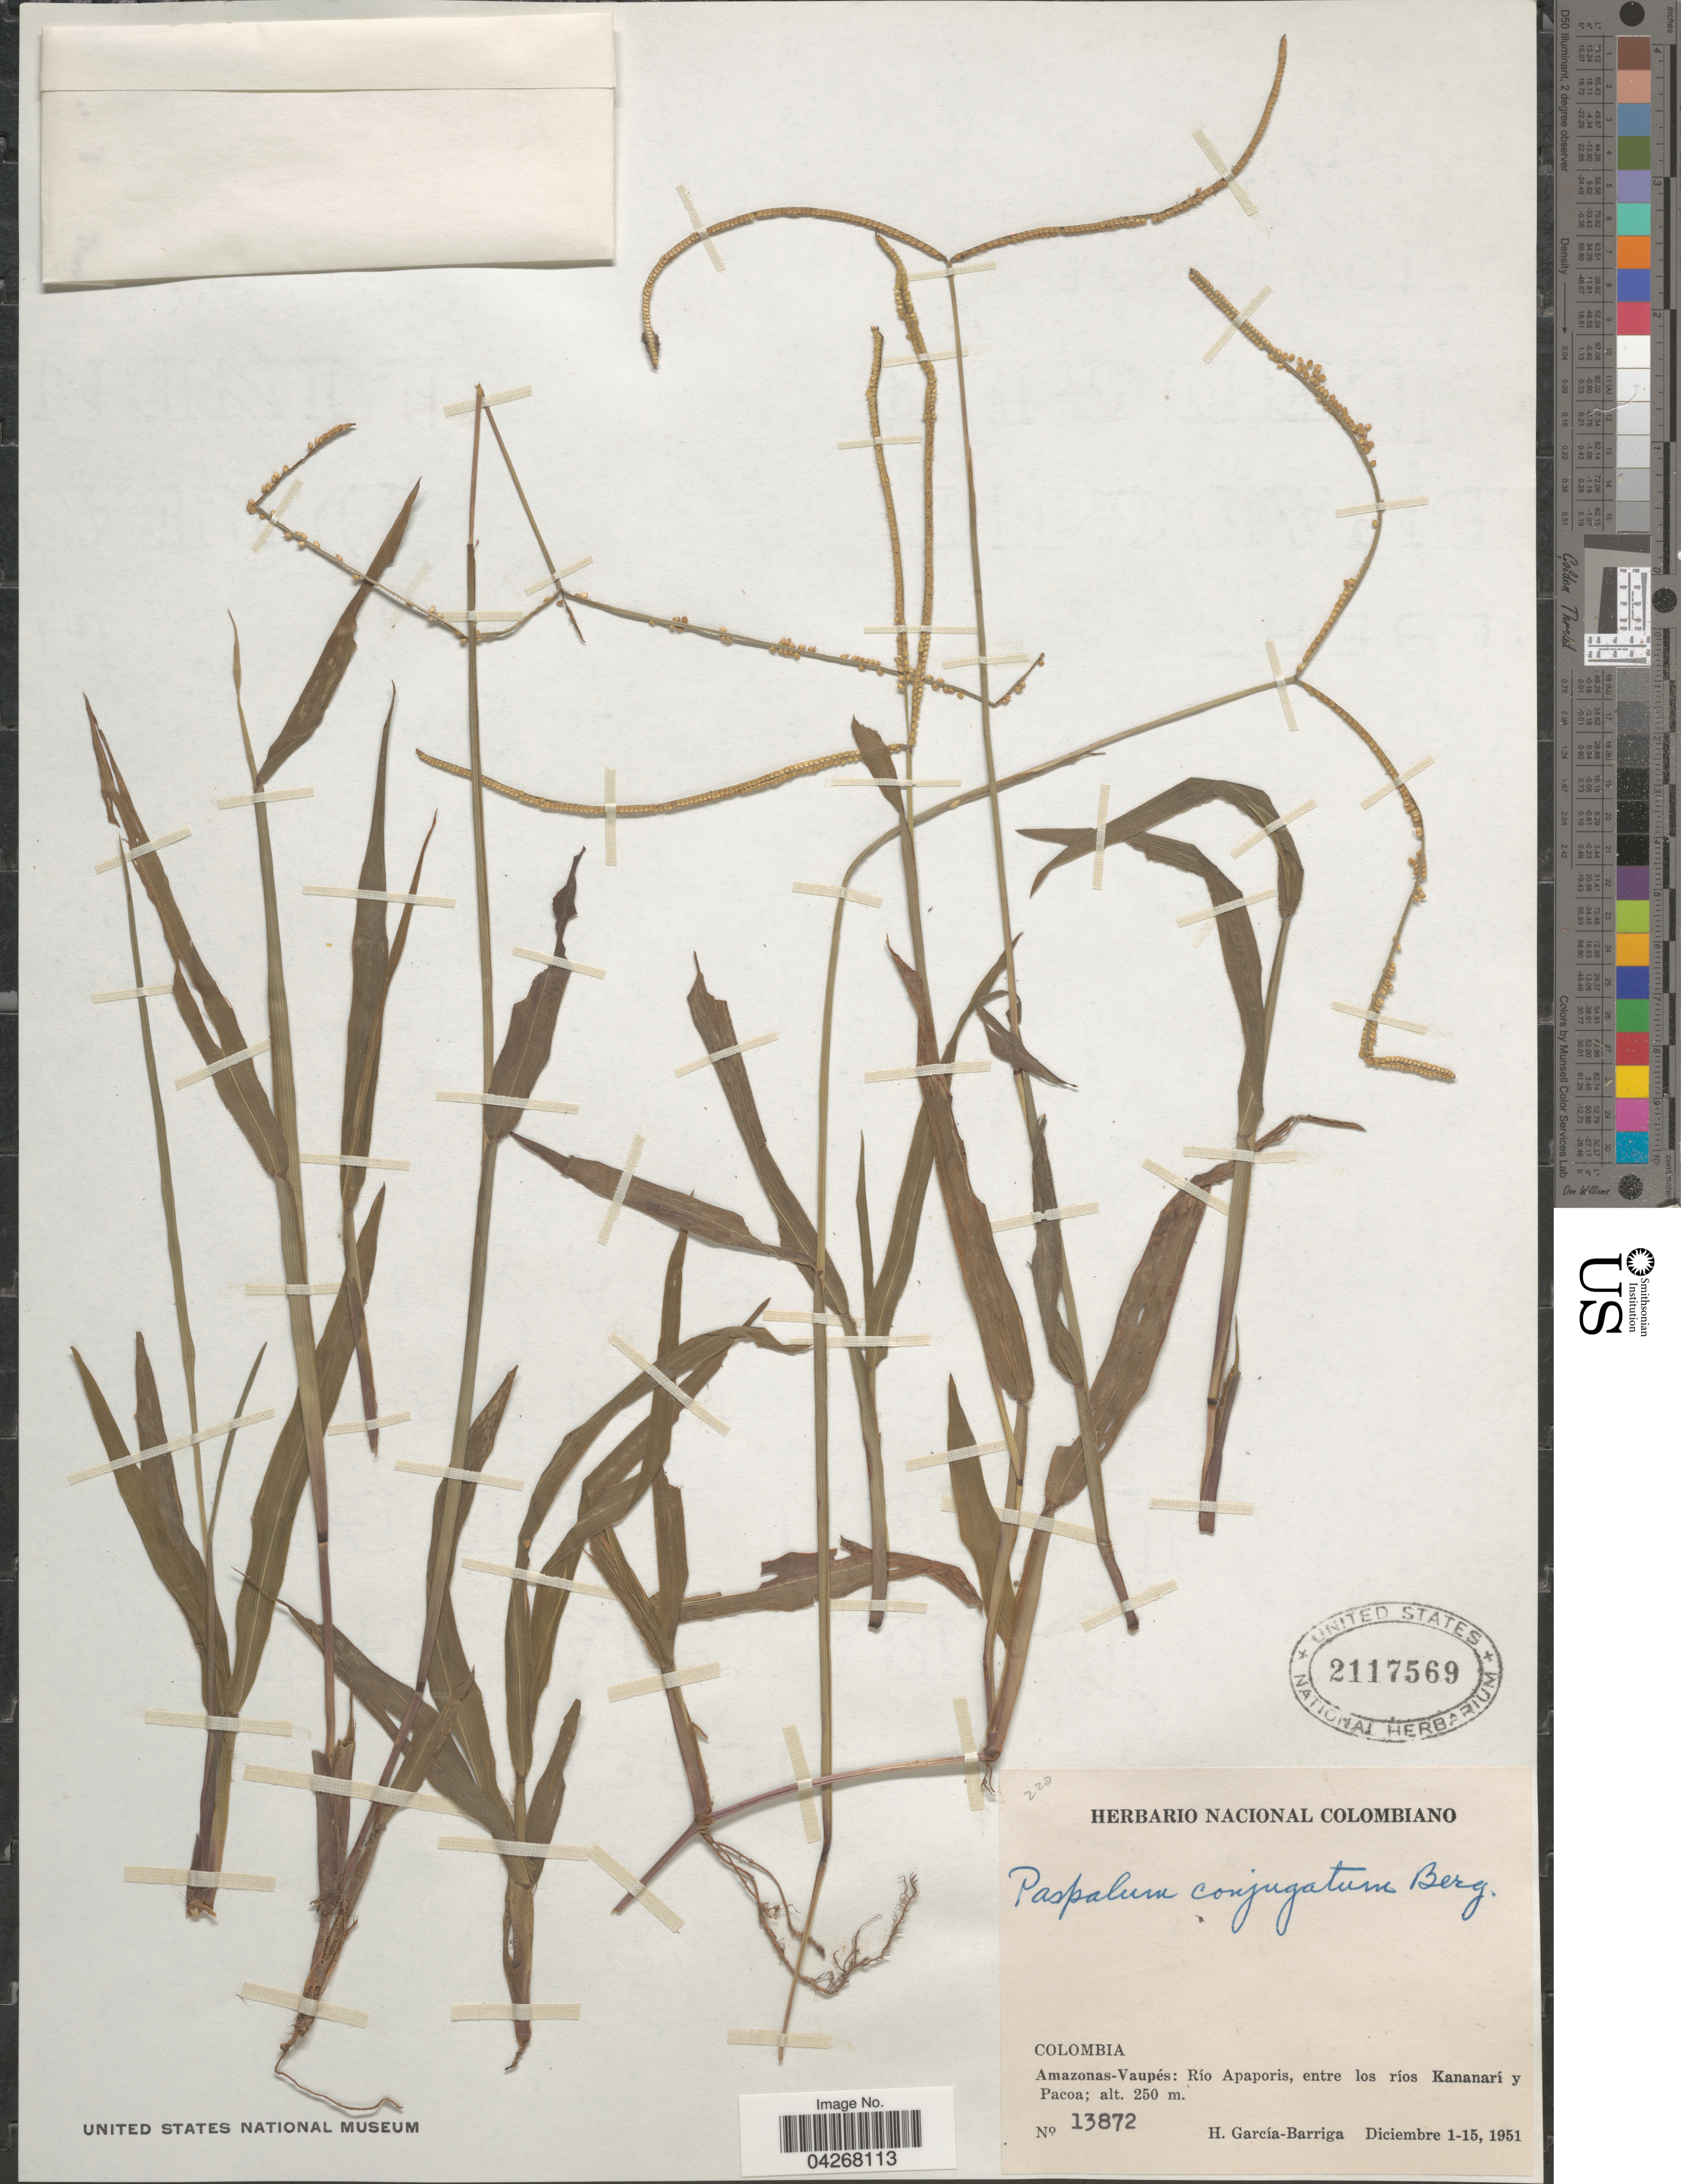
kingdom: Plantae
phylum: Tracheophyta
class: Liliopsida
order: Poales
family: Poaceae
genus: Paspalum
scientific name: Paspalum conjugatum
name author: P.J. Bergius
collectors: H. García Barriga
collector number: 13872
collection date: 1951-12-01/1951-12-15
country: Colombia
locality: Amazonas-Vaupés: Río Apaporis, entre los ríos Kananarí y Pacoa.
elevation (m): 250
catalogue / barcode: US 2117569